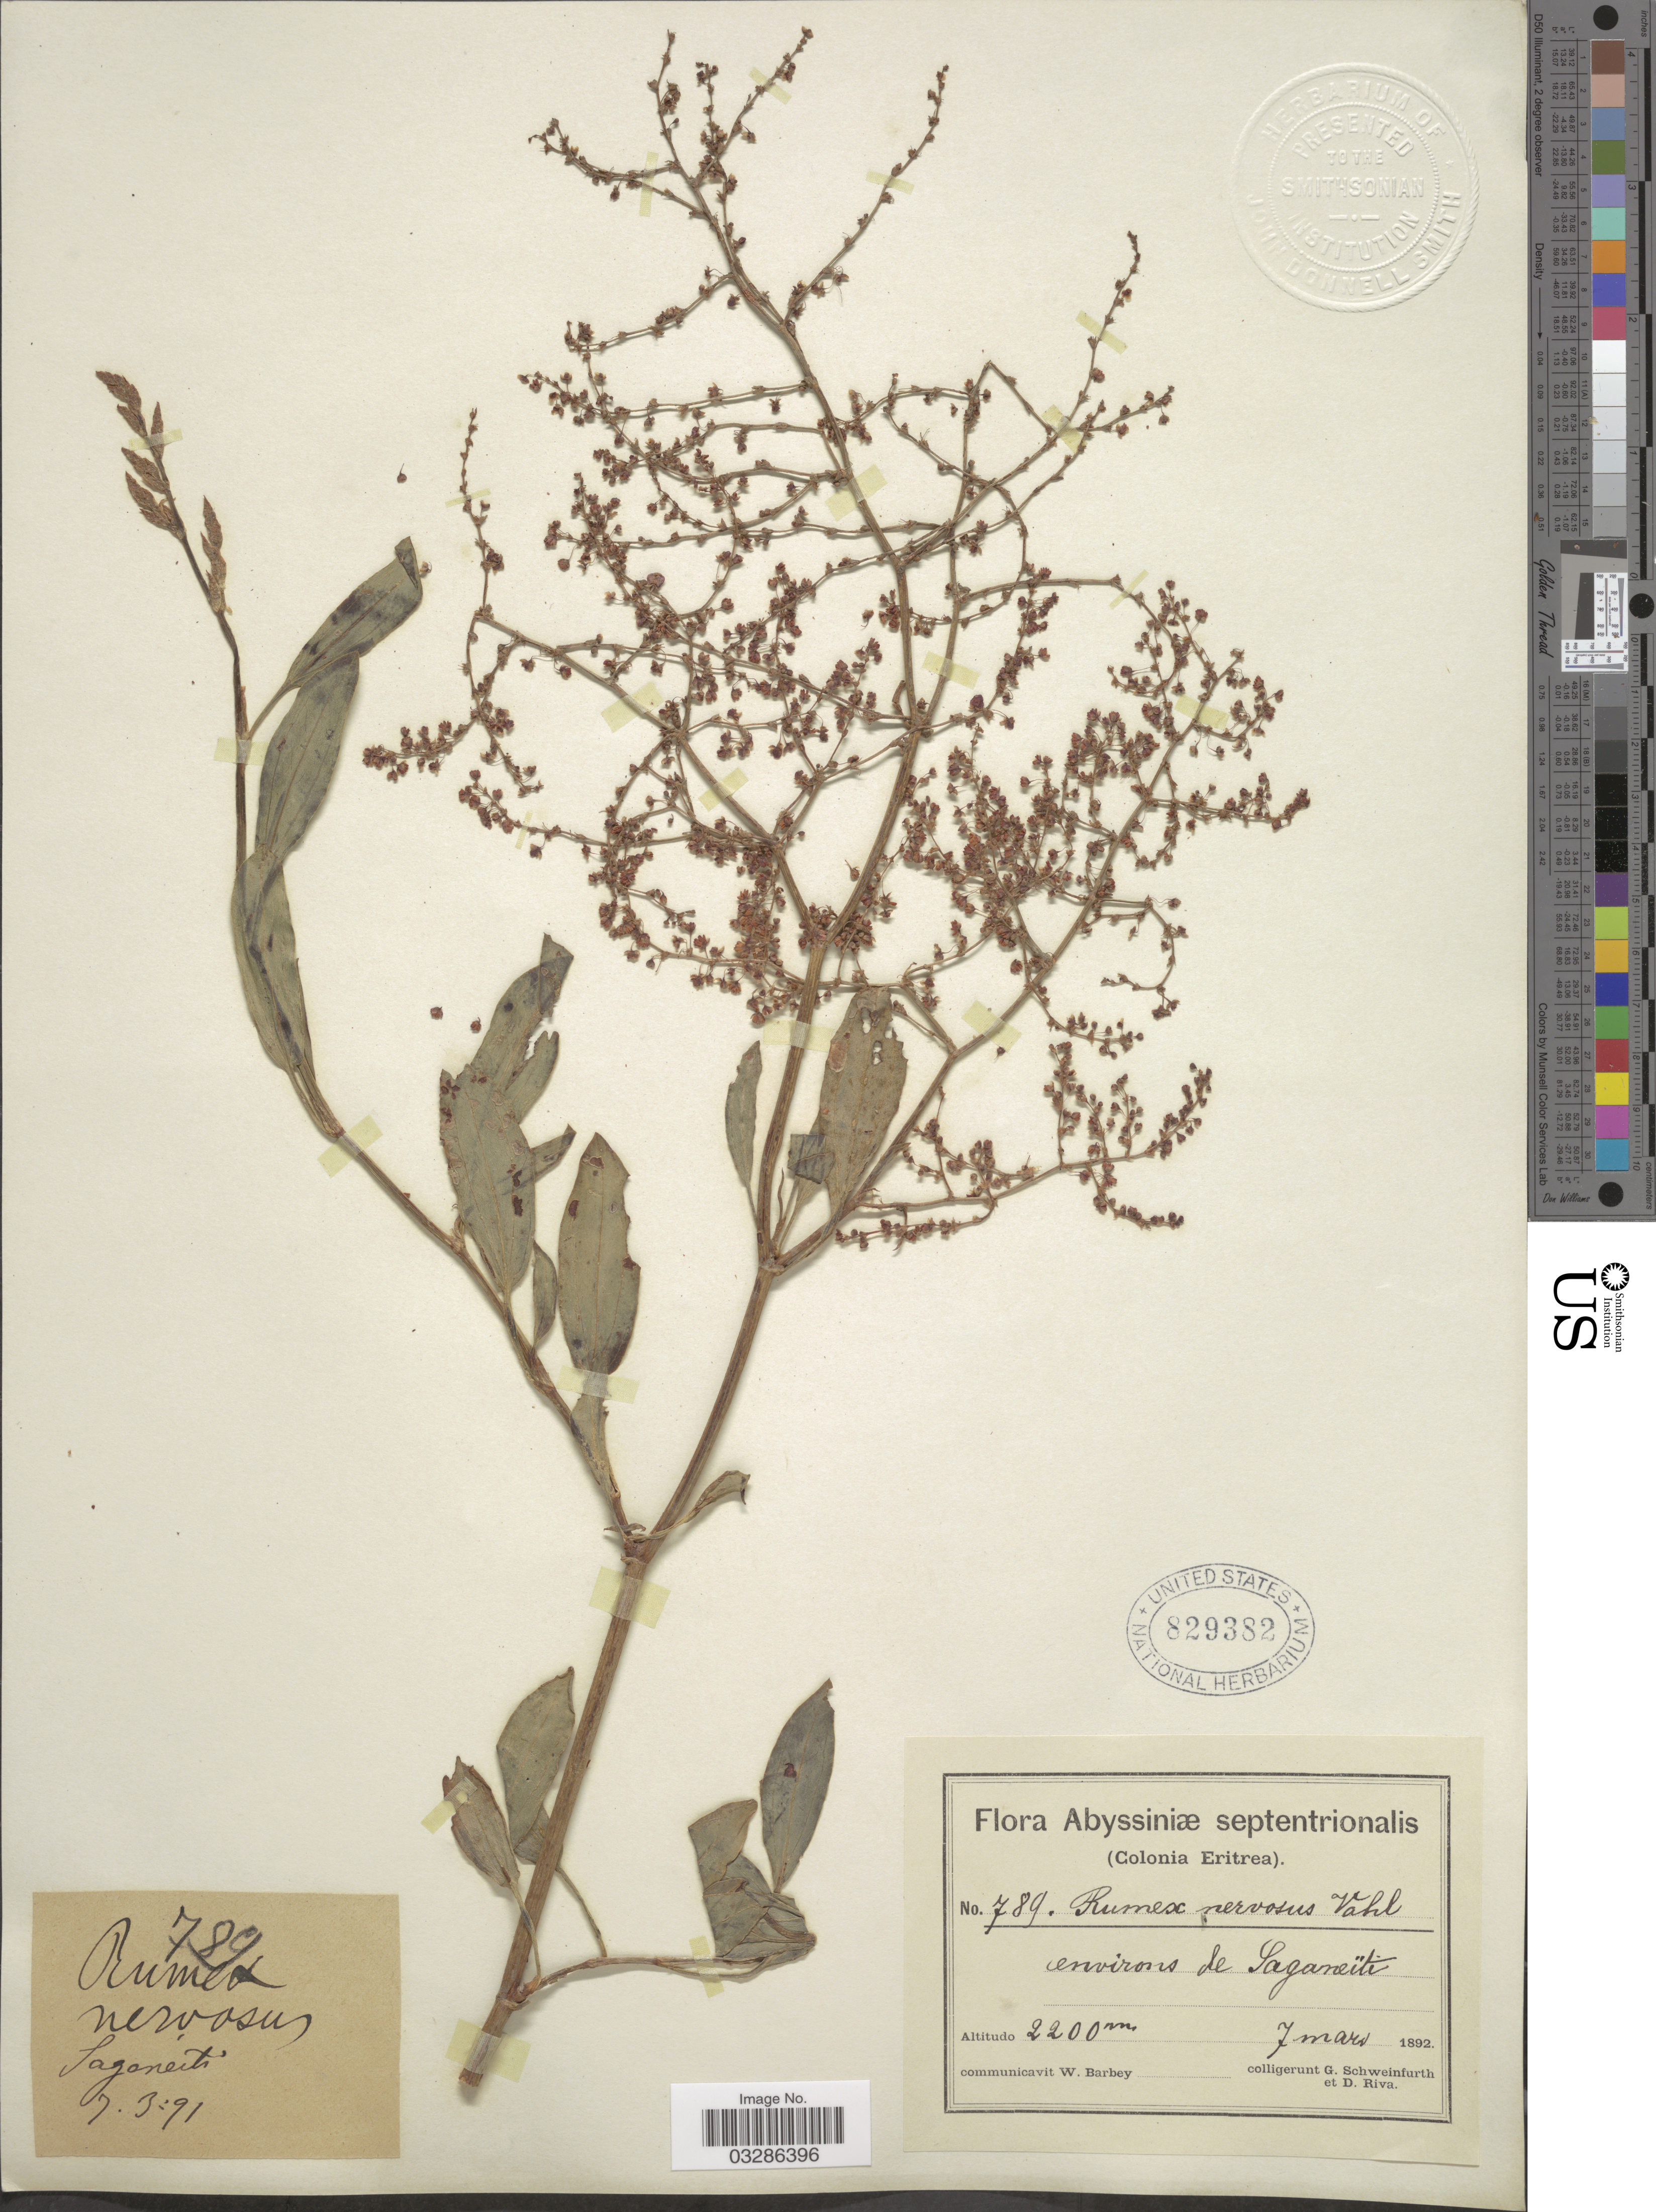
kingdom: Plantae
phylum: Tracheophyta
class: Magnoliopsida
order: Caryophyllales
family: Polygonaceae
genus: Rumex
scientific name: Rumex nervosus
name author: Vahl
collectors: G. A. Schweinfurth (herbarium) & D. Riva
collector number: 789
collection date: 1892-03-07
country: Eritrea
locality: Abyssiniæ septentrionalis. (Colonia Eritrea). Environs de Saganeïti.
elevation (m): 2200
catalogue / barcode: US 829382